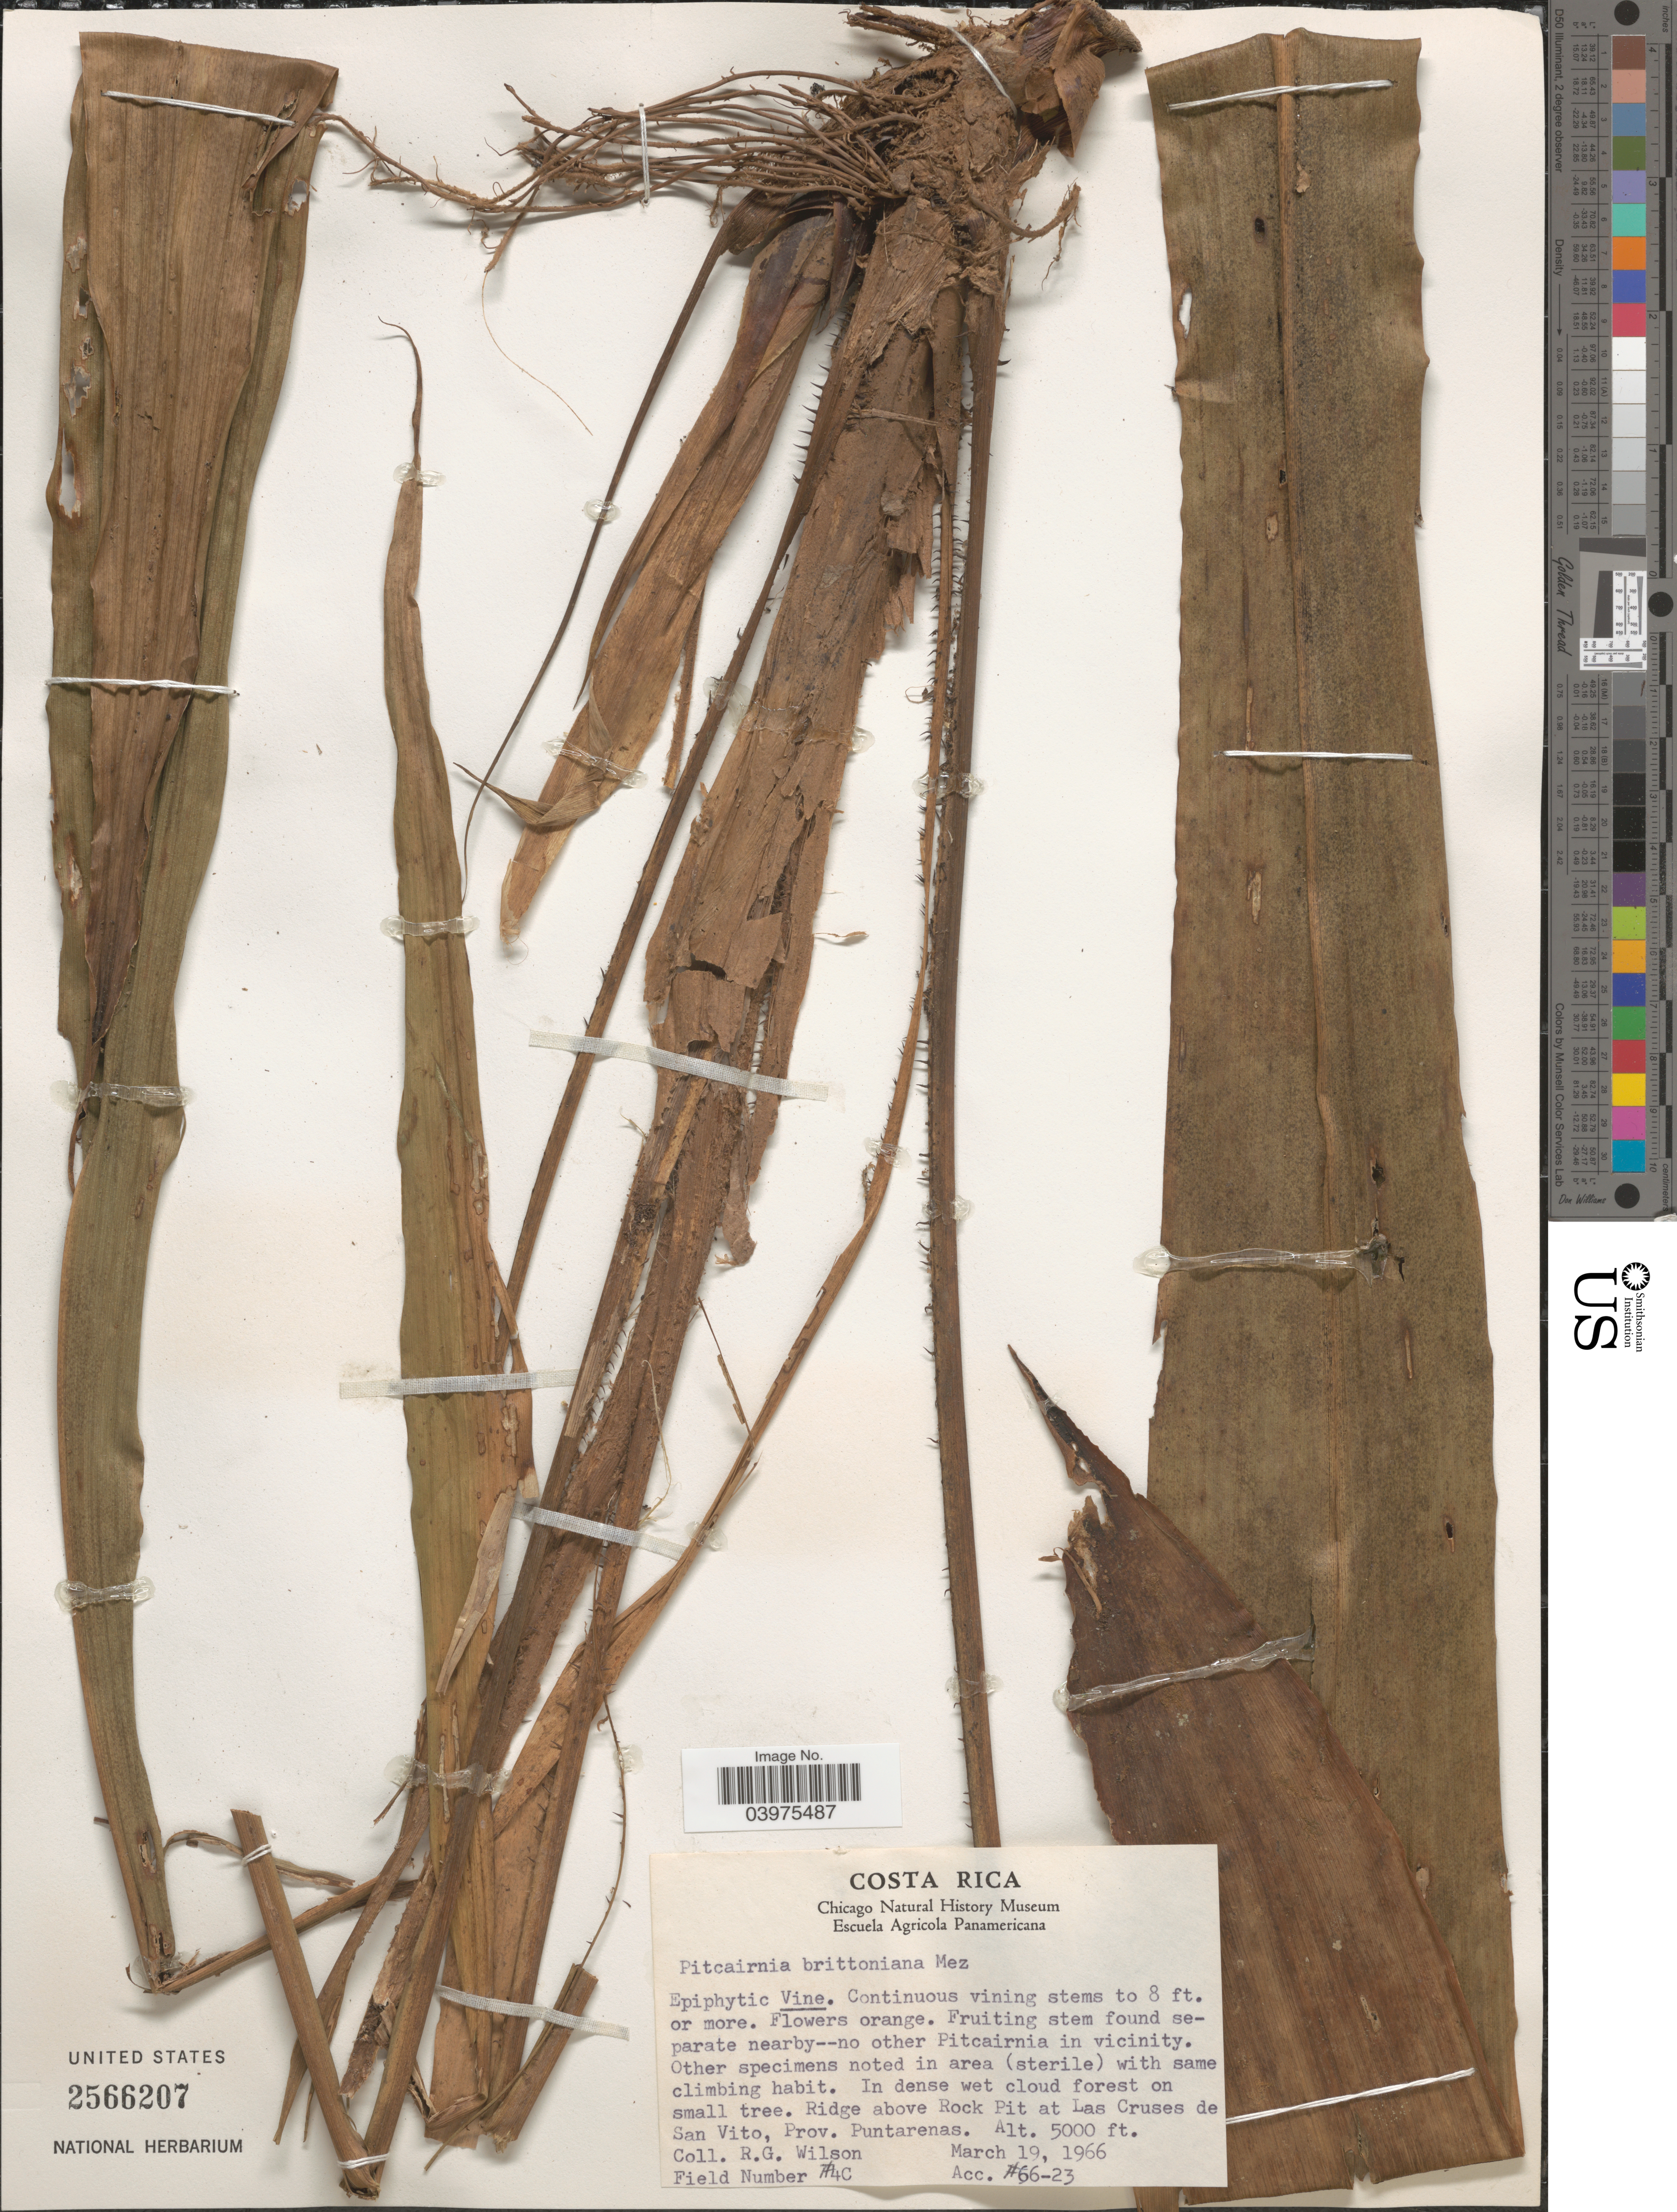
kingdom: Plantae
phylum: Tracheophyta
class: Liliopsida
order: Poales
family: Bromeliaceae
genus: Pitcairnia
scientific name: Pitcairnia brittoniana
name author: Mez in A. DC.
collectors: R. G. Wilson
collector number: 4C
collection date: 1966-03-19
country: Costa Rica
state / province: Puntarenas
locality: Ridge above Rock Pit at Las Cruses de San Vito.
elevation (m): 1524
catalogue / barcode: US 2566207